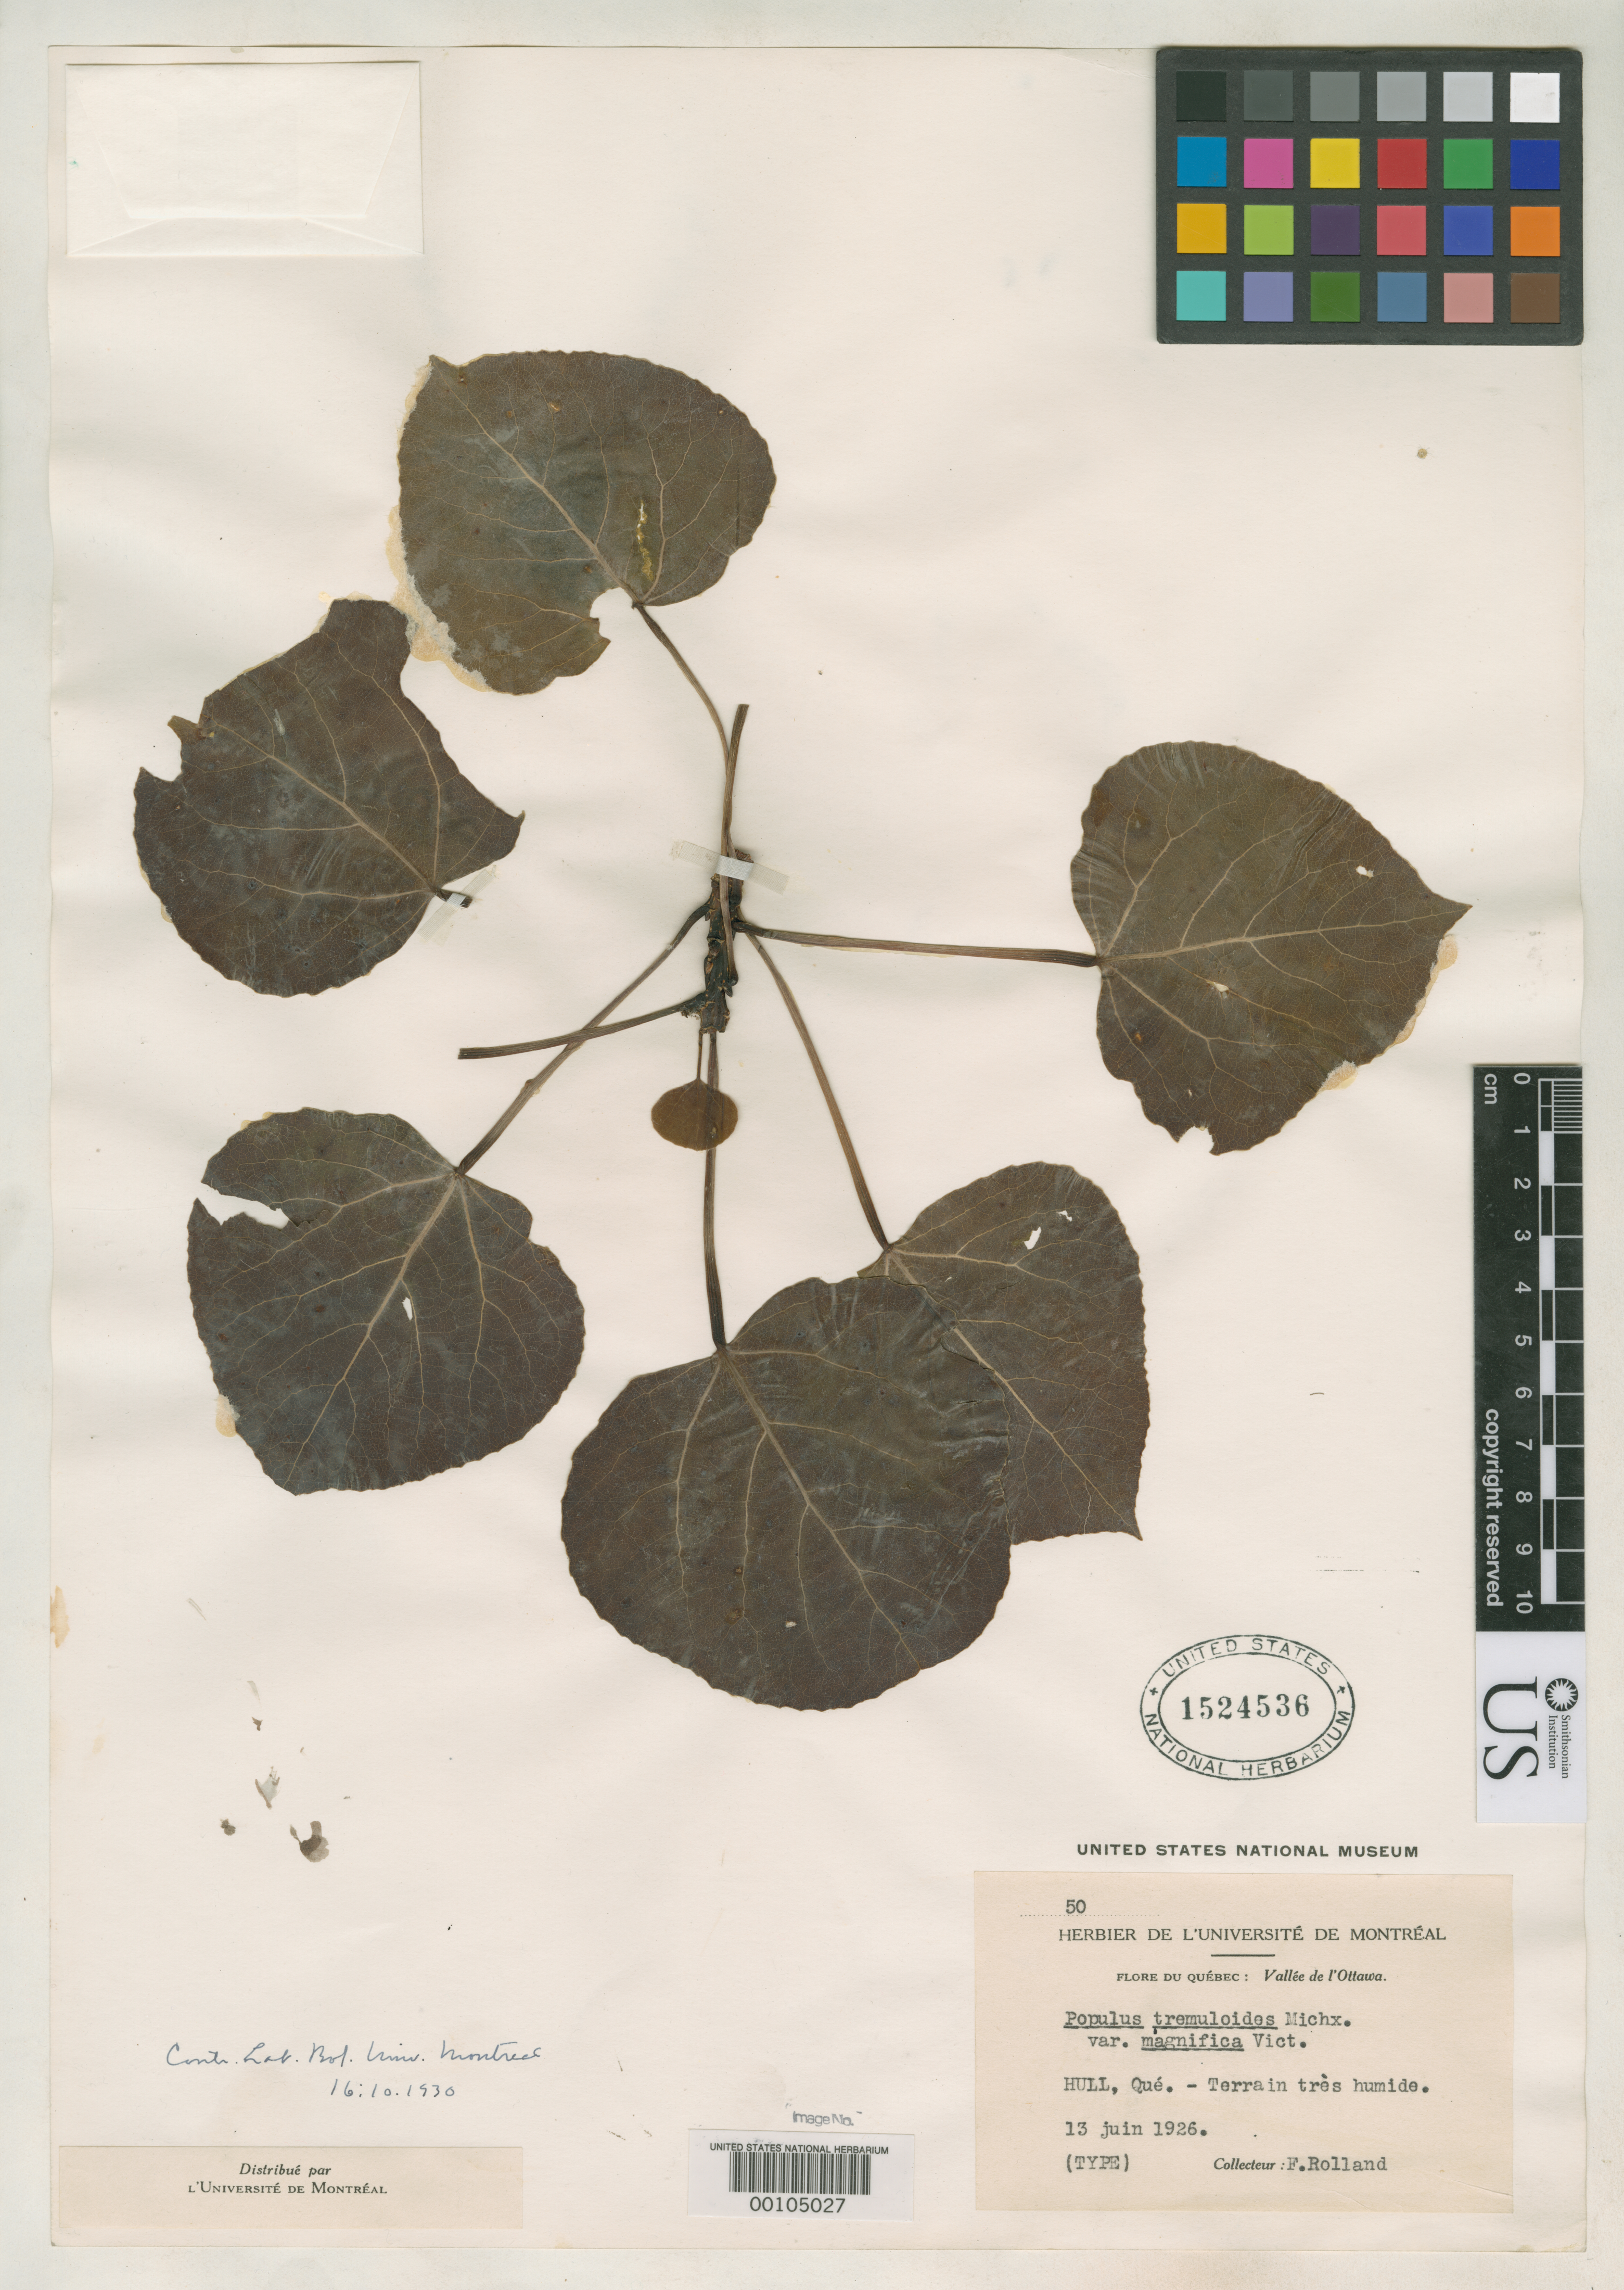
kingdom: Plantae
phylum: Tracheophyta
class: Magnoliopsida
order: Malpighiales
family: Salicaceae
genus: Populus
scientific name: Populus tremuloides var. magnifica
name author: Vict.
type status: Isotype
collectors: Rolland-Germain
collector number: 50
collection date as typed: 13 Jun 1926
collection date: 1926-06-13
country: Canada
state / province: Quebec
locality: Hull, Que.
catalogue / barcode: US 1524536